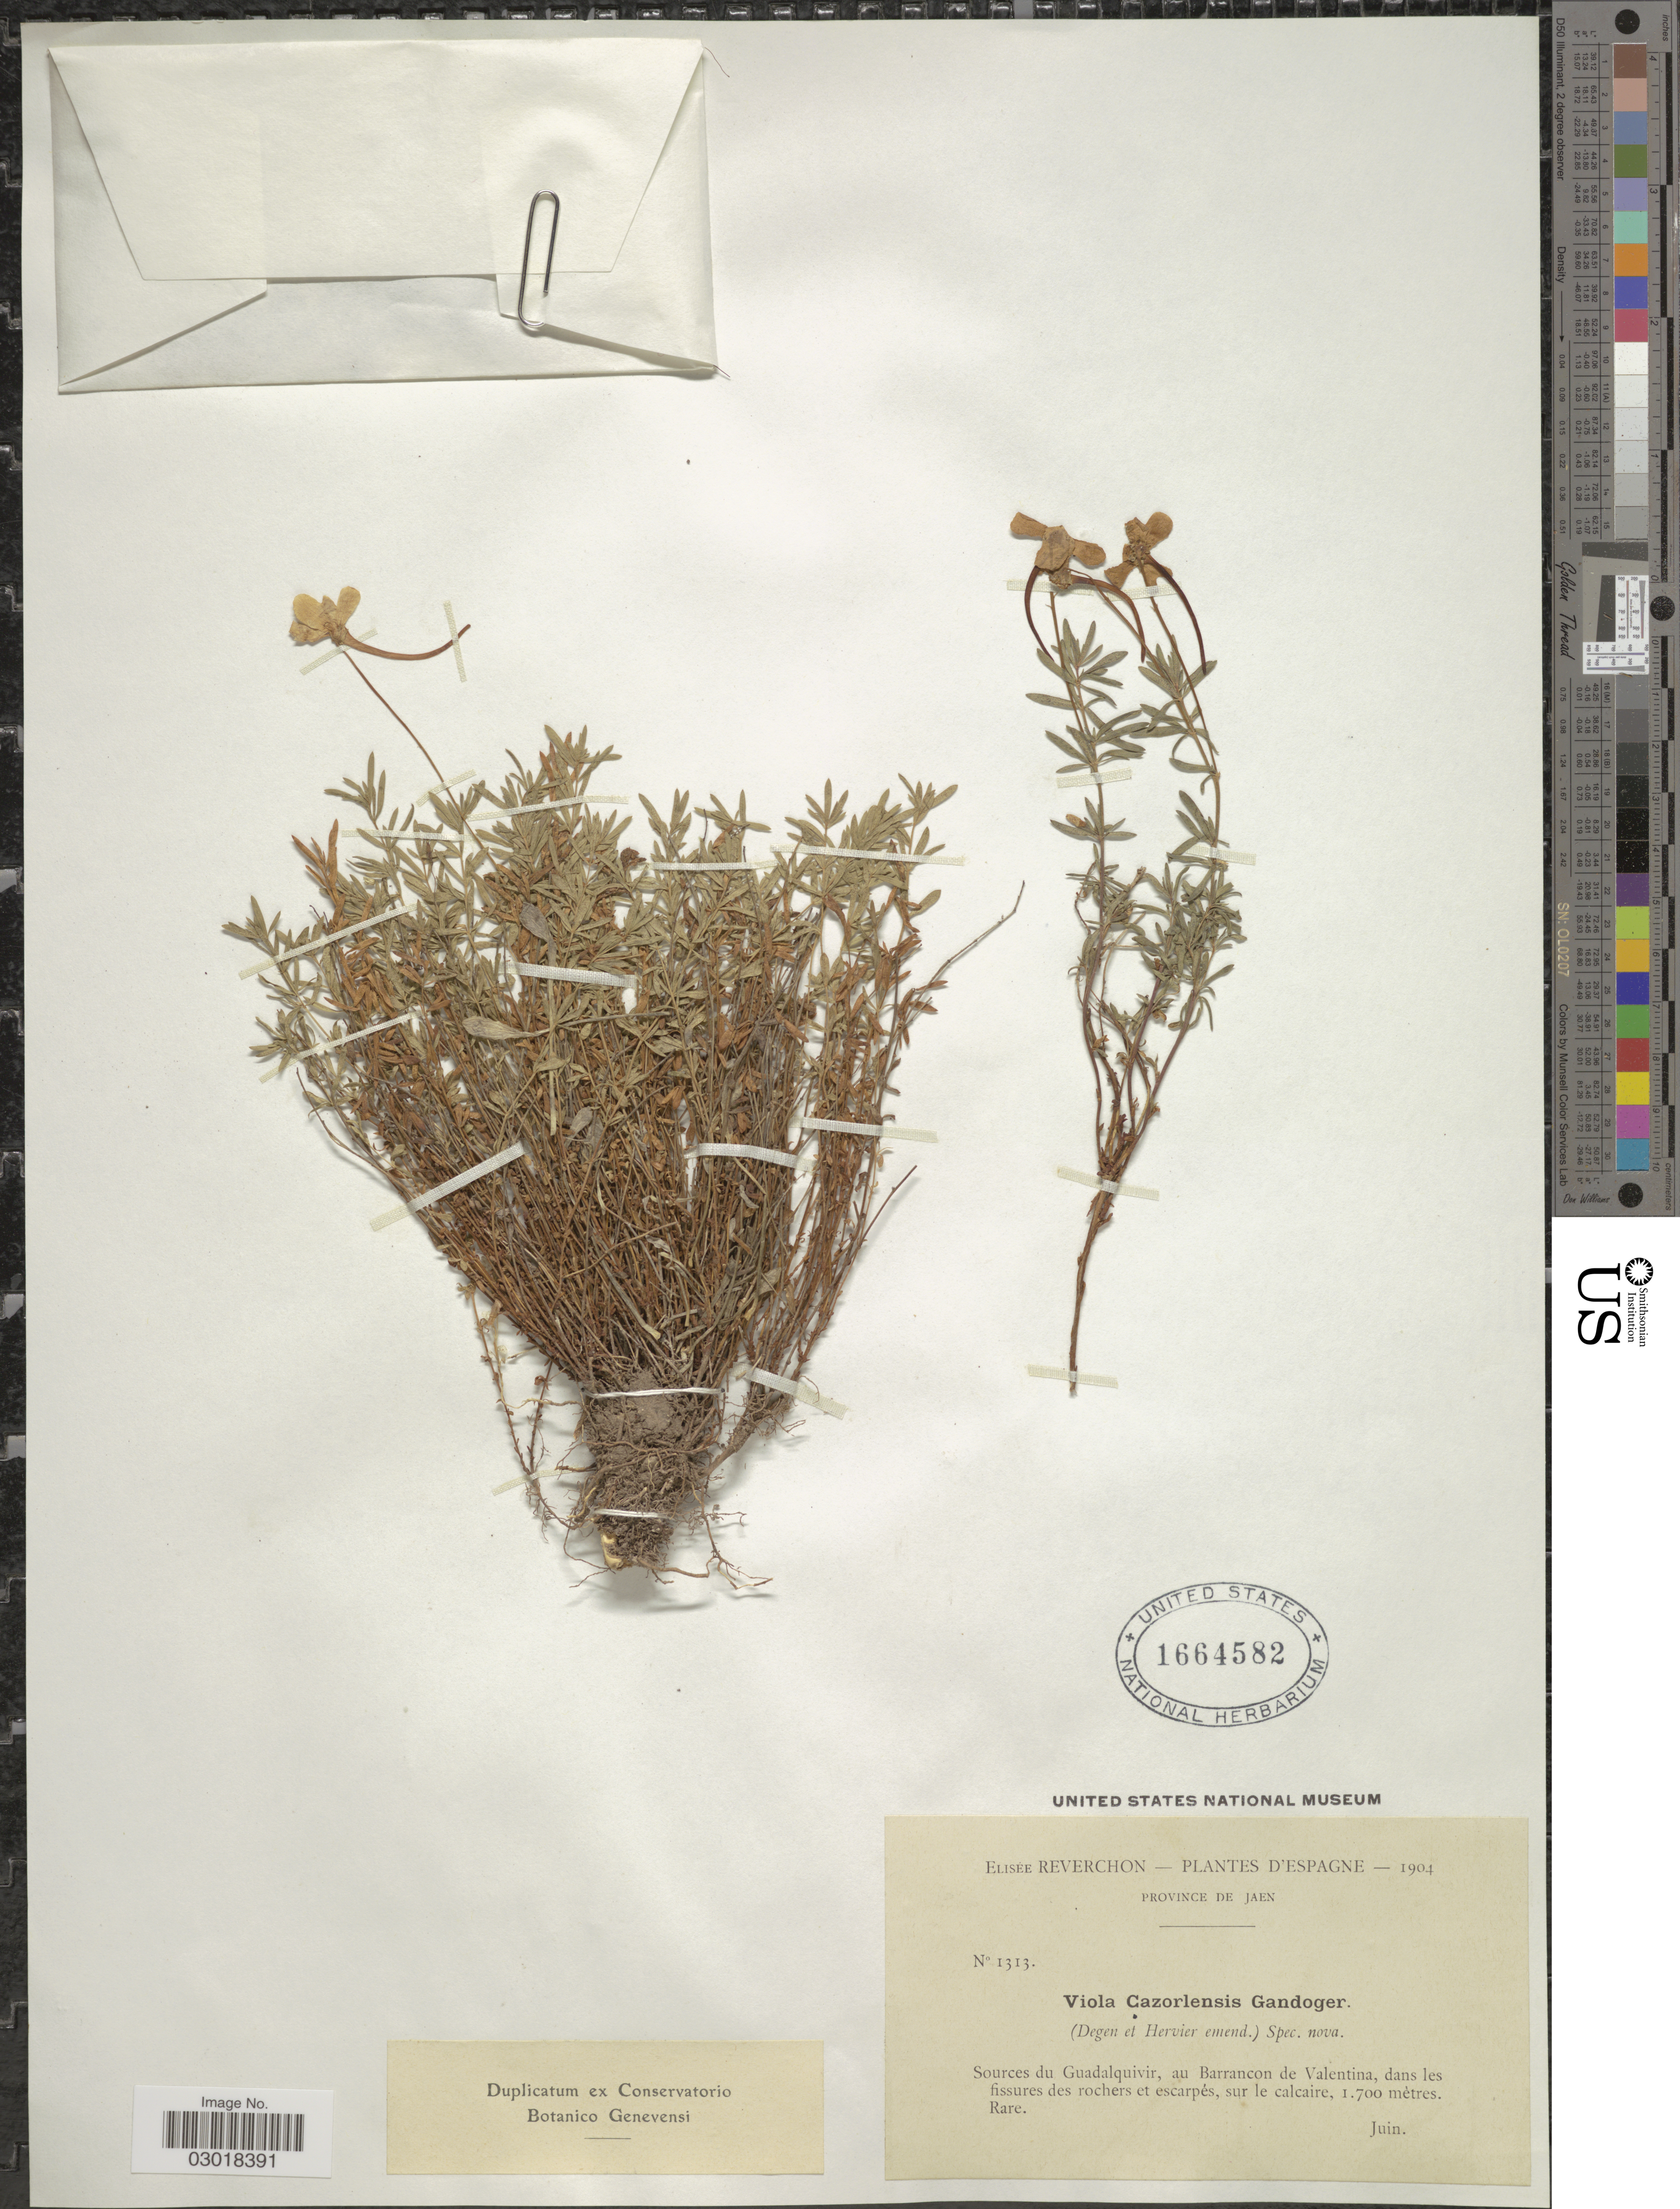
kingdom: Plantae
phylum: Tracheophyta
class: Magnoliopsida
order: Malpighiales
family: Violaceae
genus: Viola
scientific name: Viola cazorlensis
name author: Gand.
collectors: E. Reverchon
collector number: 1313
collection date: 1904-06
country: Spain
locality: Province de Jaen. Sources du Guadalquivir, au Barrancon de Valentia, dans les fissures des rochers et escarpés, sur le calcaire.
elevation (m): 1700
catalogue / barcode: US 1664582